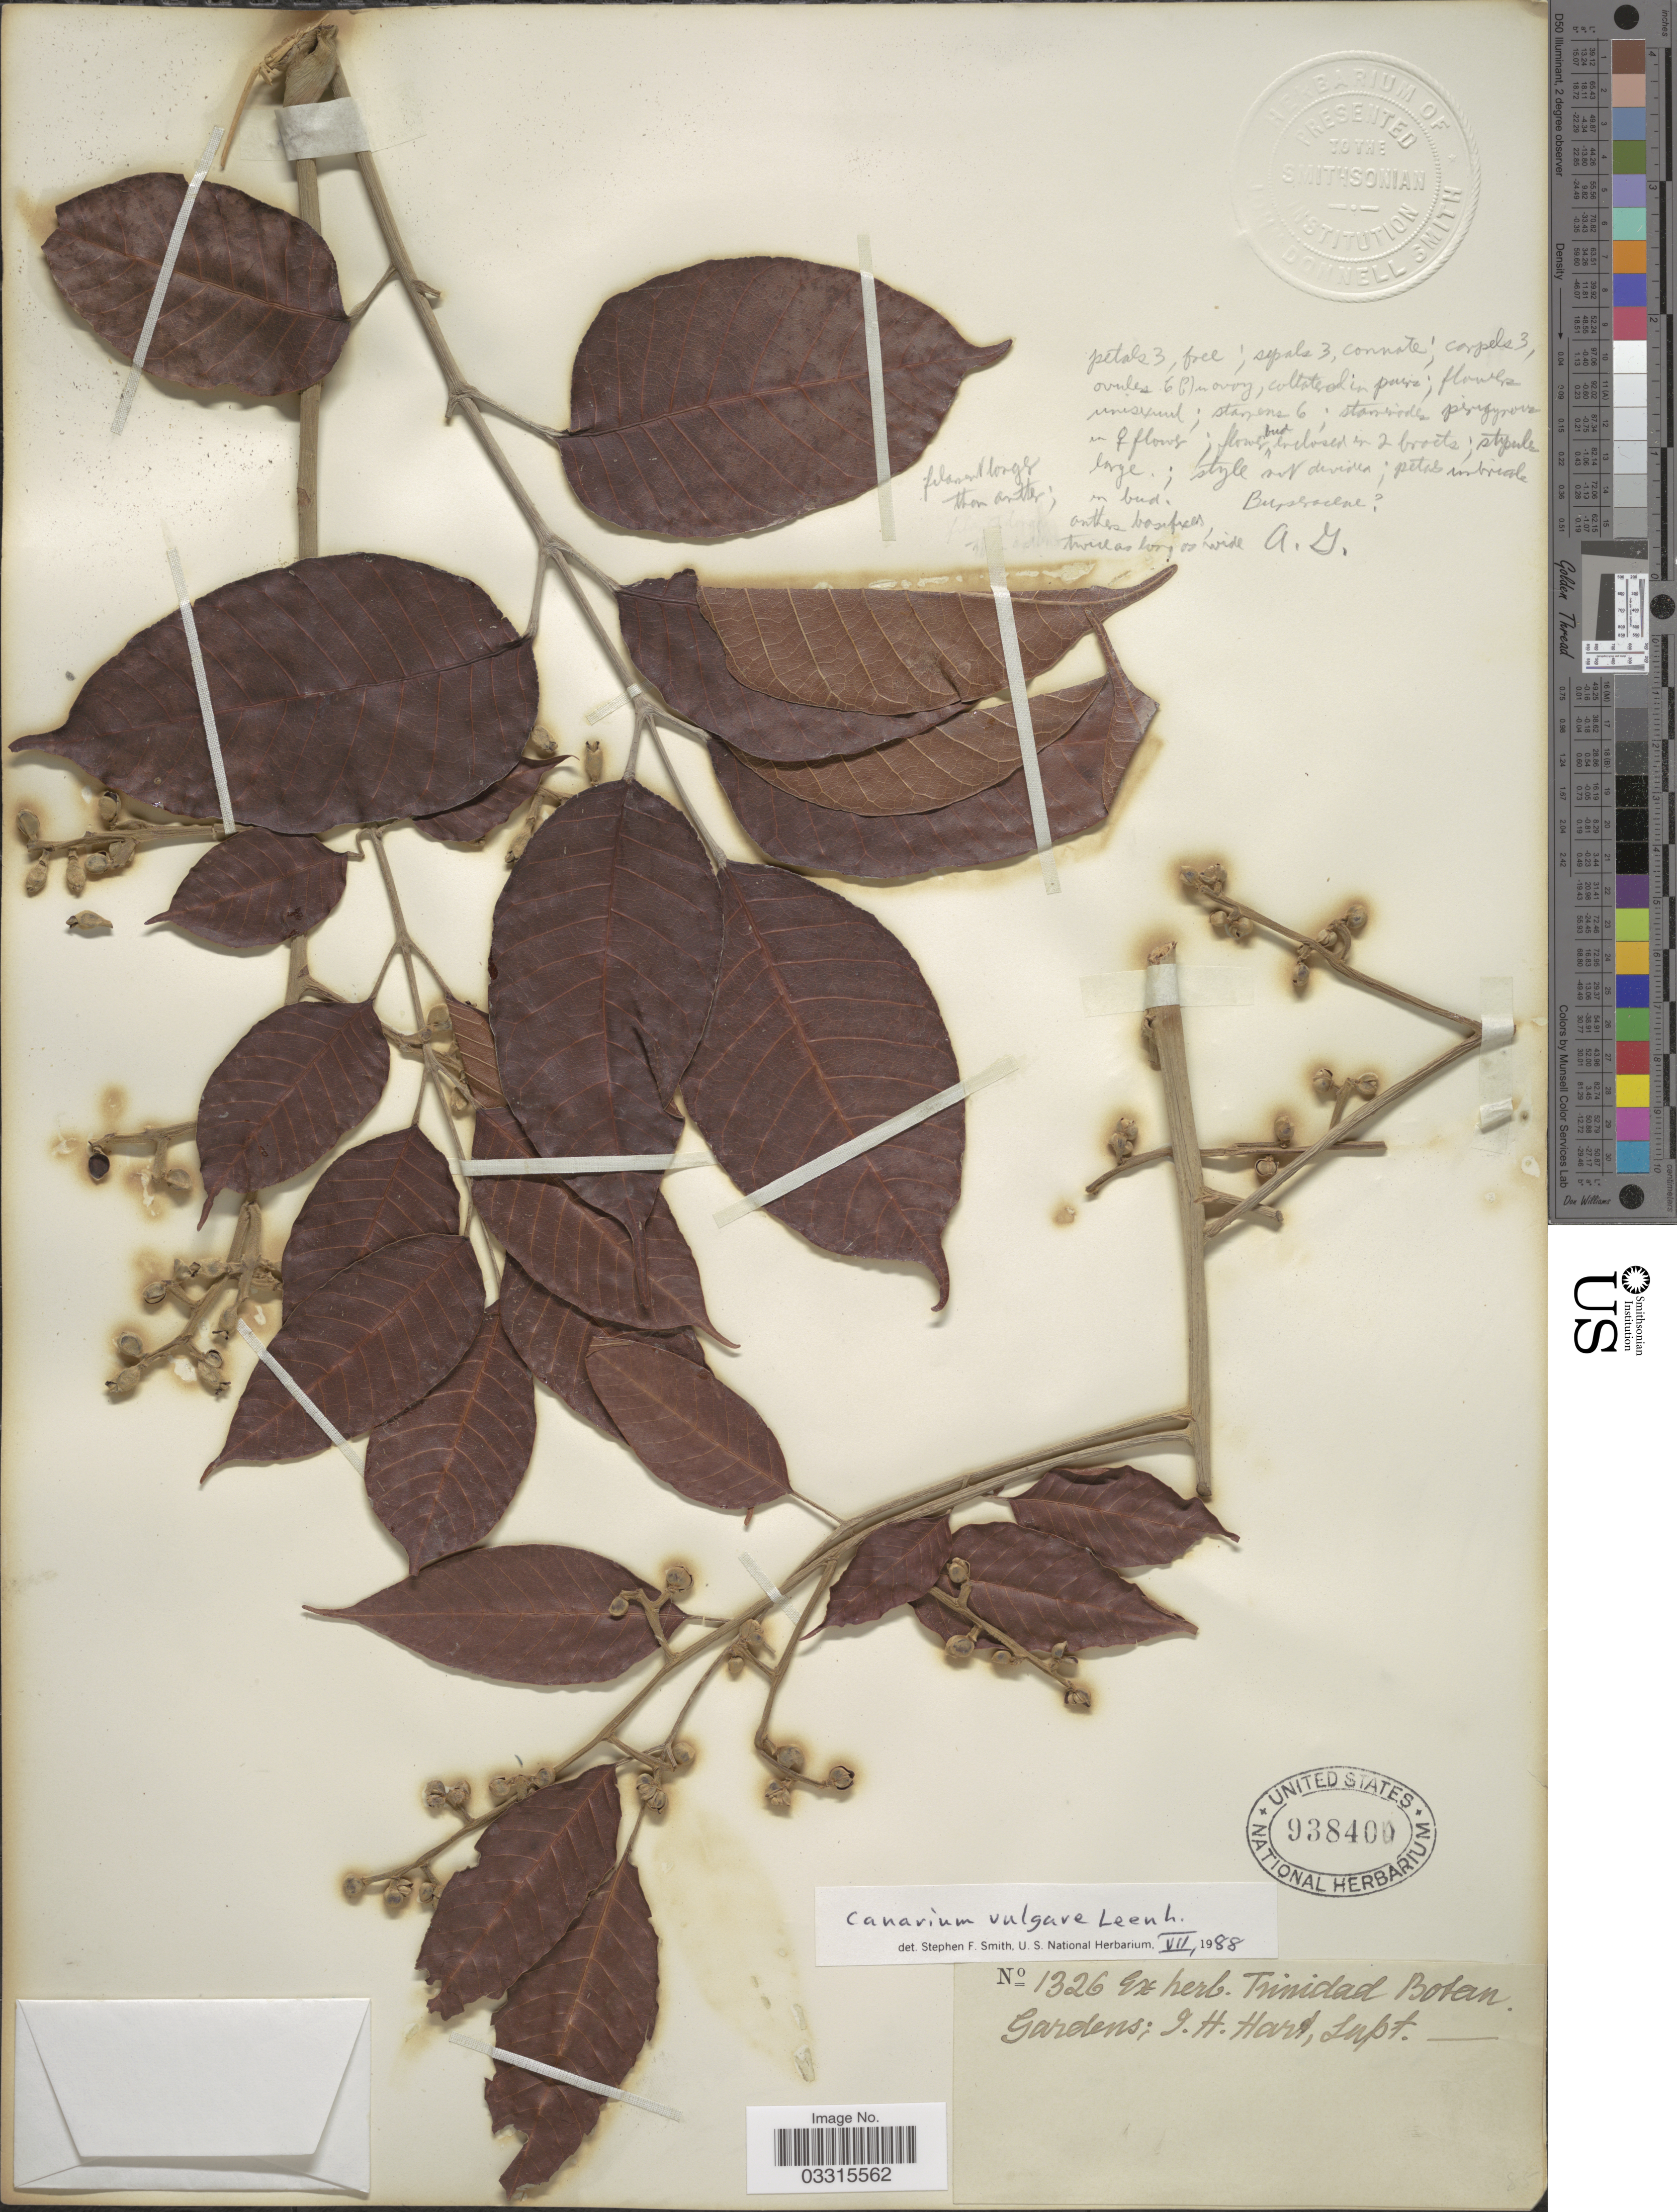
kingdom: Plantae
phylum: Tracheophyta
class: Magnoliopsida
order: Sapindales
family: Burseraceae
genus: Canarium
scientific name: Canarium vulgare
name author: Leenh.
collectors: J. H. Hart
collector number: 1326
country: Trinidad and Tobago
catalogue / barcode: US 938400